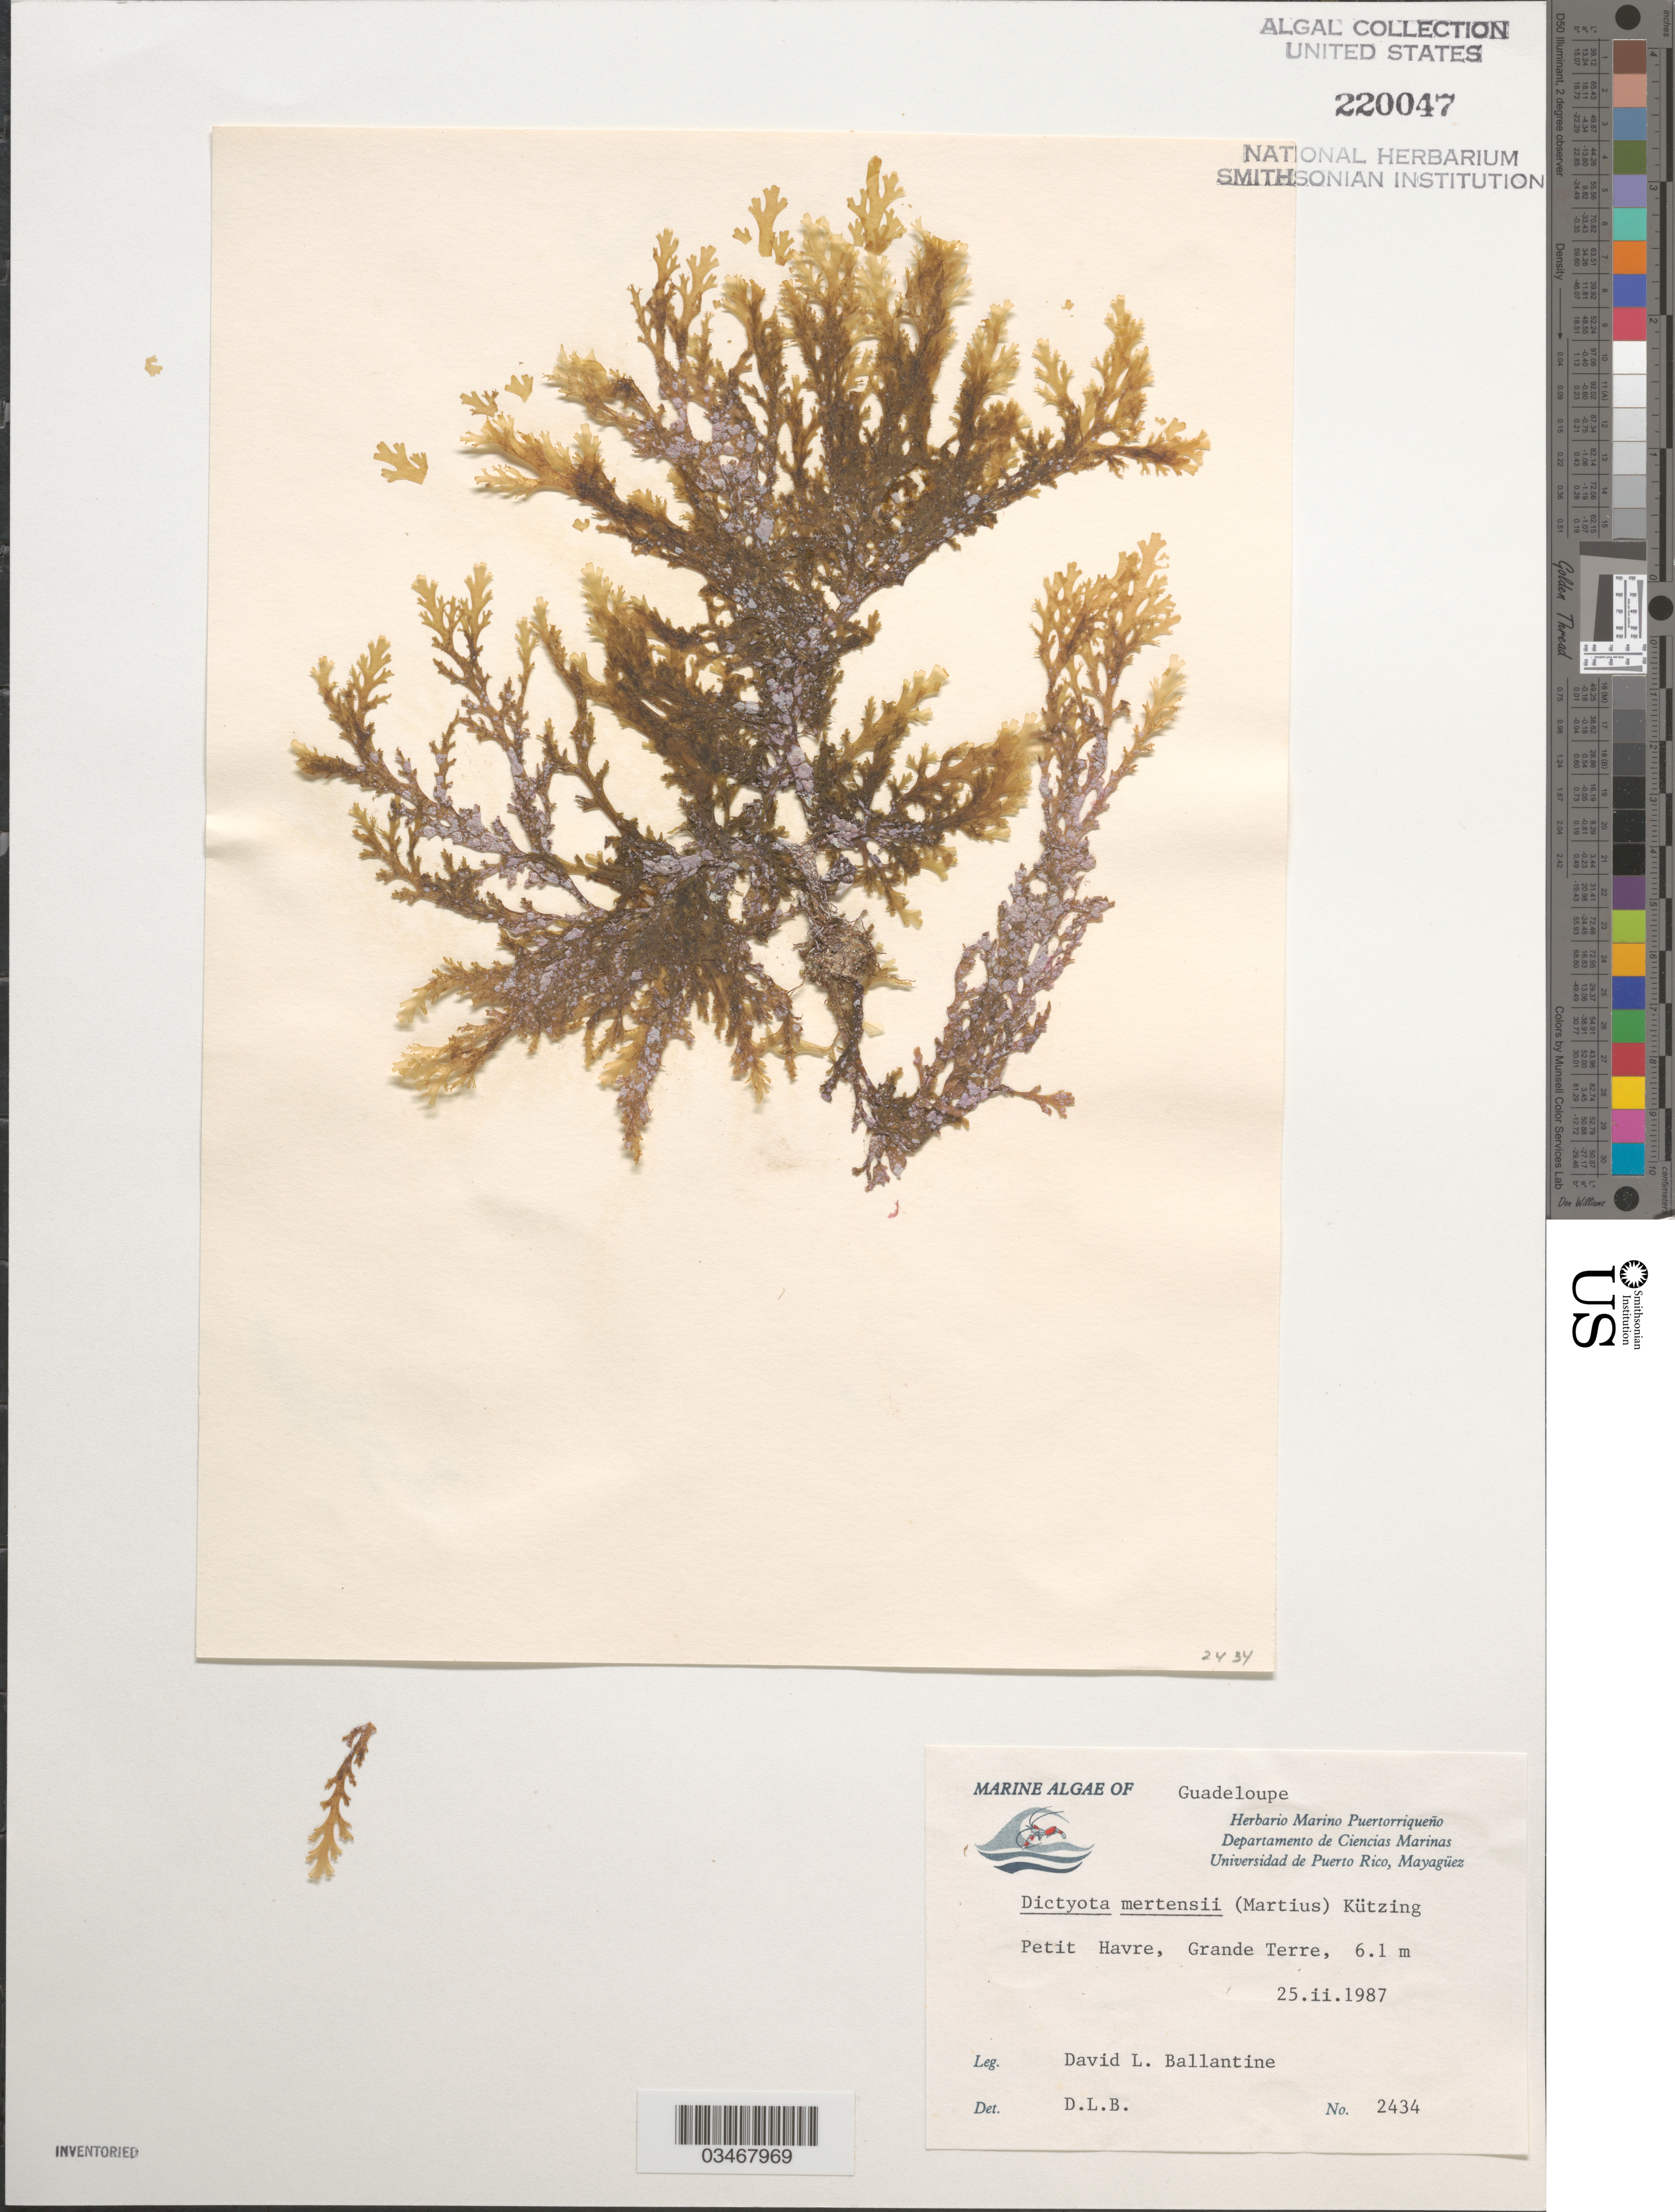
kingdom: Chromista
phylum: Ochrophyta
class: Phaeophyceae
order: Dictyotales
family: Dictyotaceae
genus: Dictyota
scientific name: Dictyota mertensii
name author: (C. Mart.) Kütz.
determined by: Ballantine, D. L.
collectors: D.L. Ballantine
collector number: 2434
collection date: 1987-02-25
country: Guadeloupe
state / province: Grande Terre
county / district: Petit Havre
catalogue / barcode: US 220047